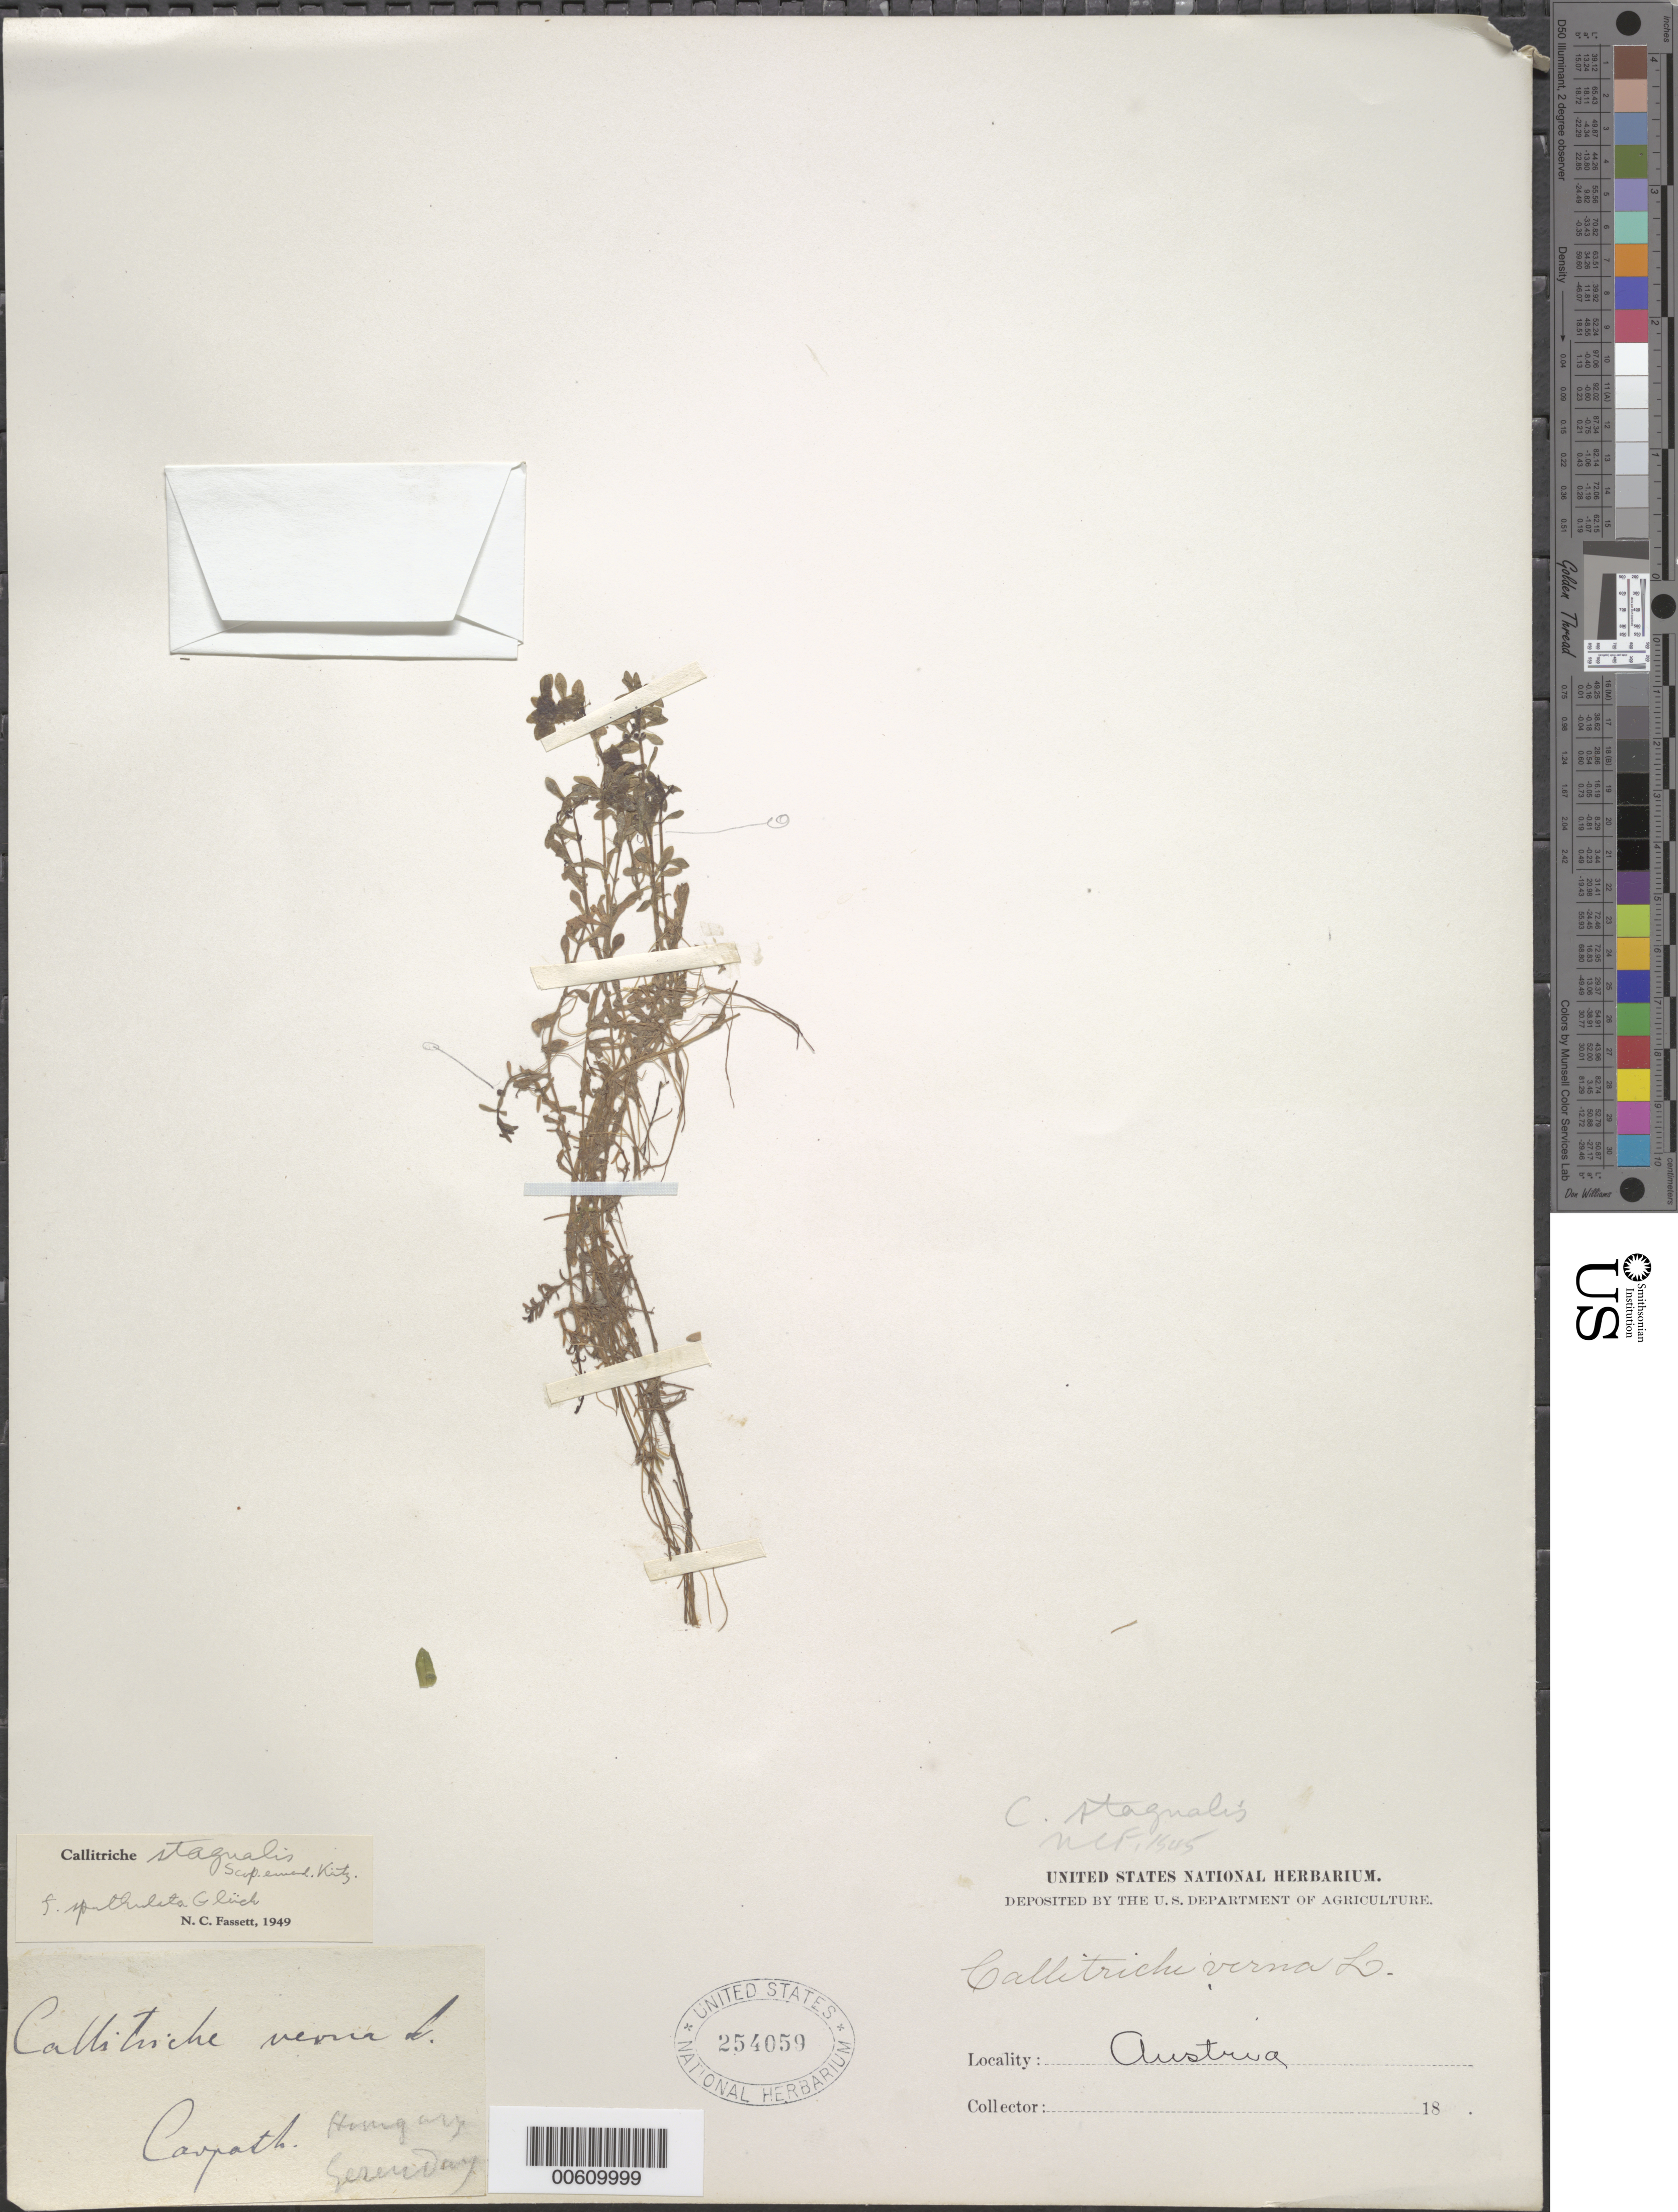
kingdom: Plantae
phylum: Tracheophyta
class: Magnoliopsida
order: Lamiales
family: Plantaginaceae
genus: Callitriche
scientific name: Callitriche stagnalis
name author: Scop.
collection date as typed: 18--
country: Austria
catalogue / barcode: US 254059